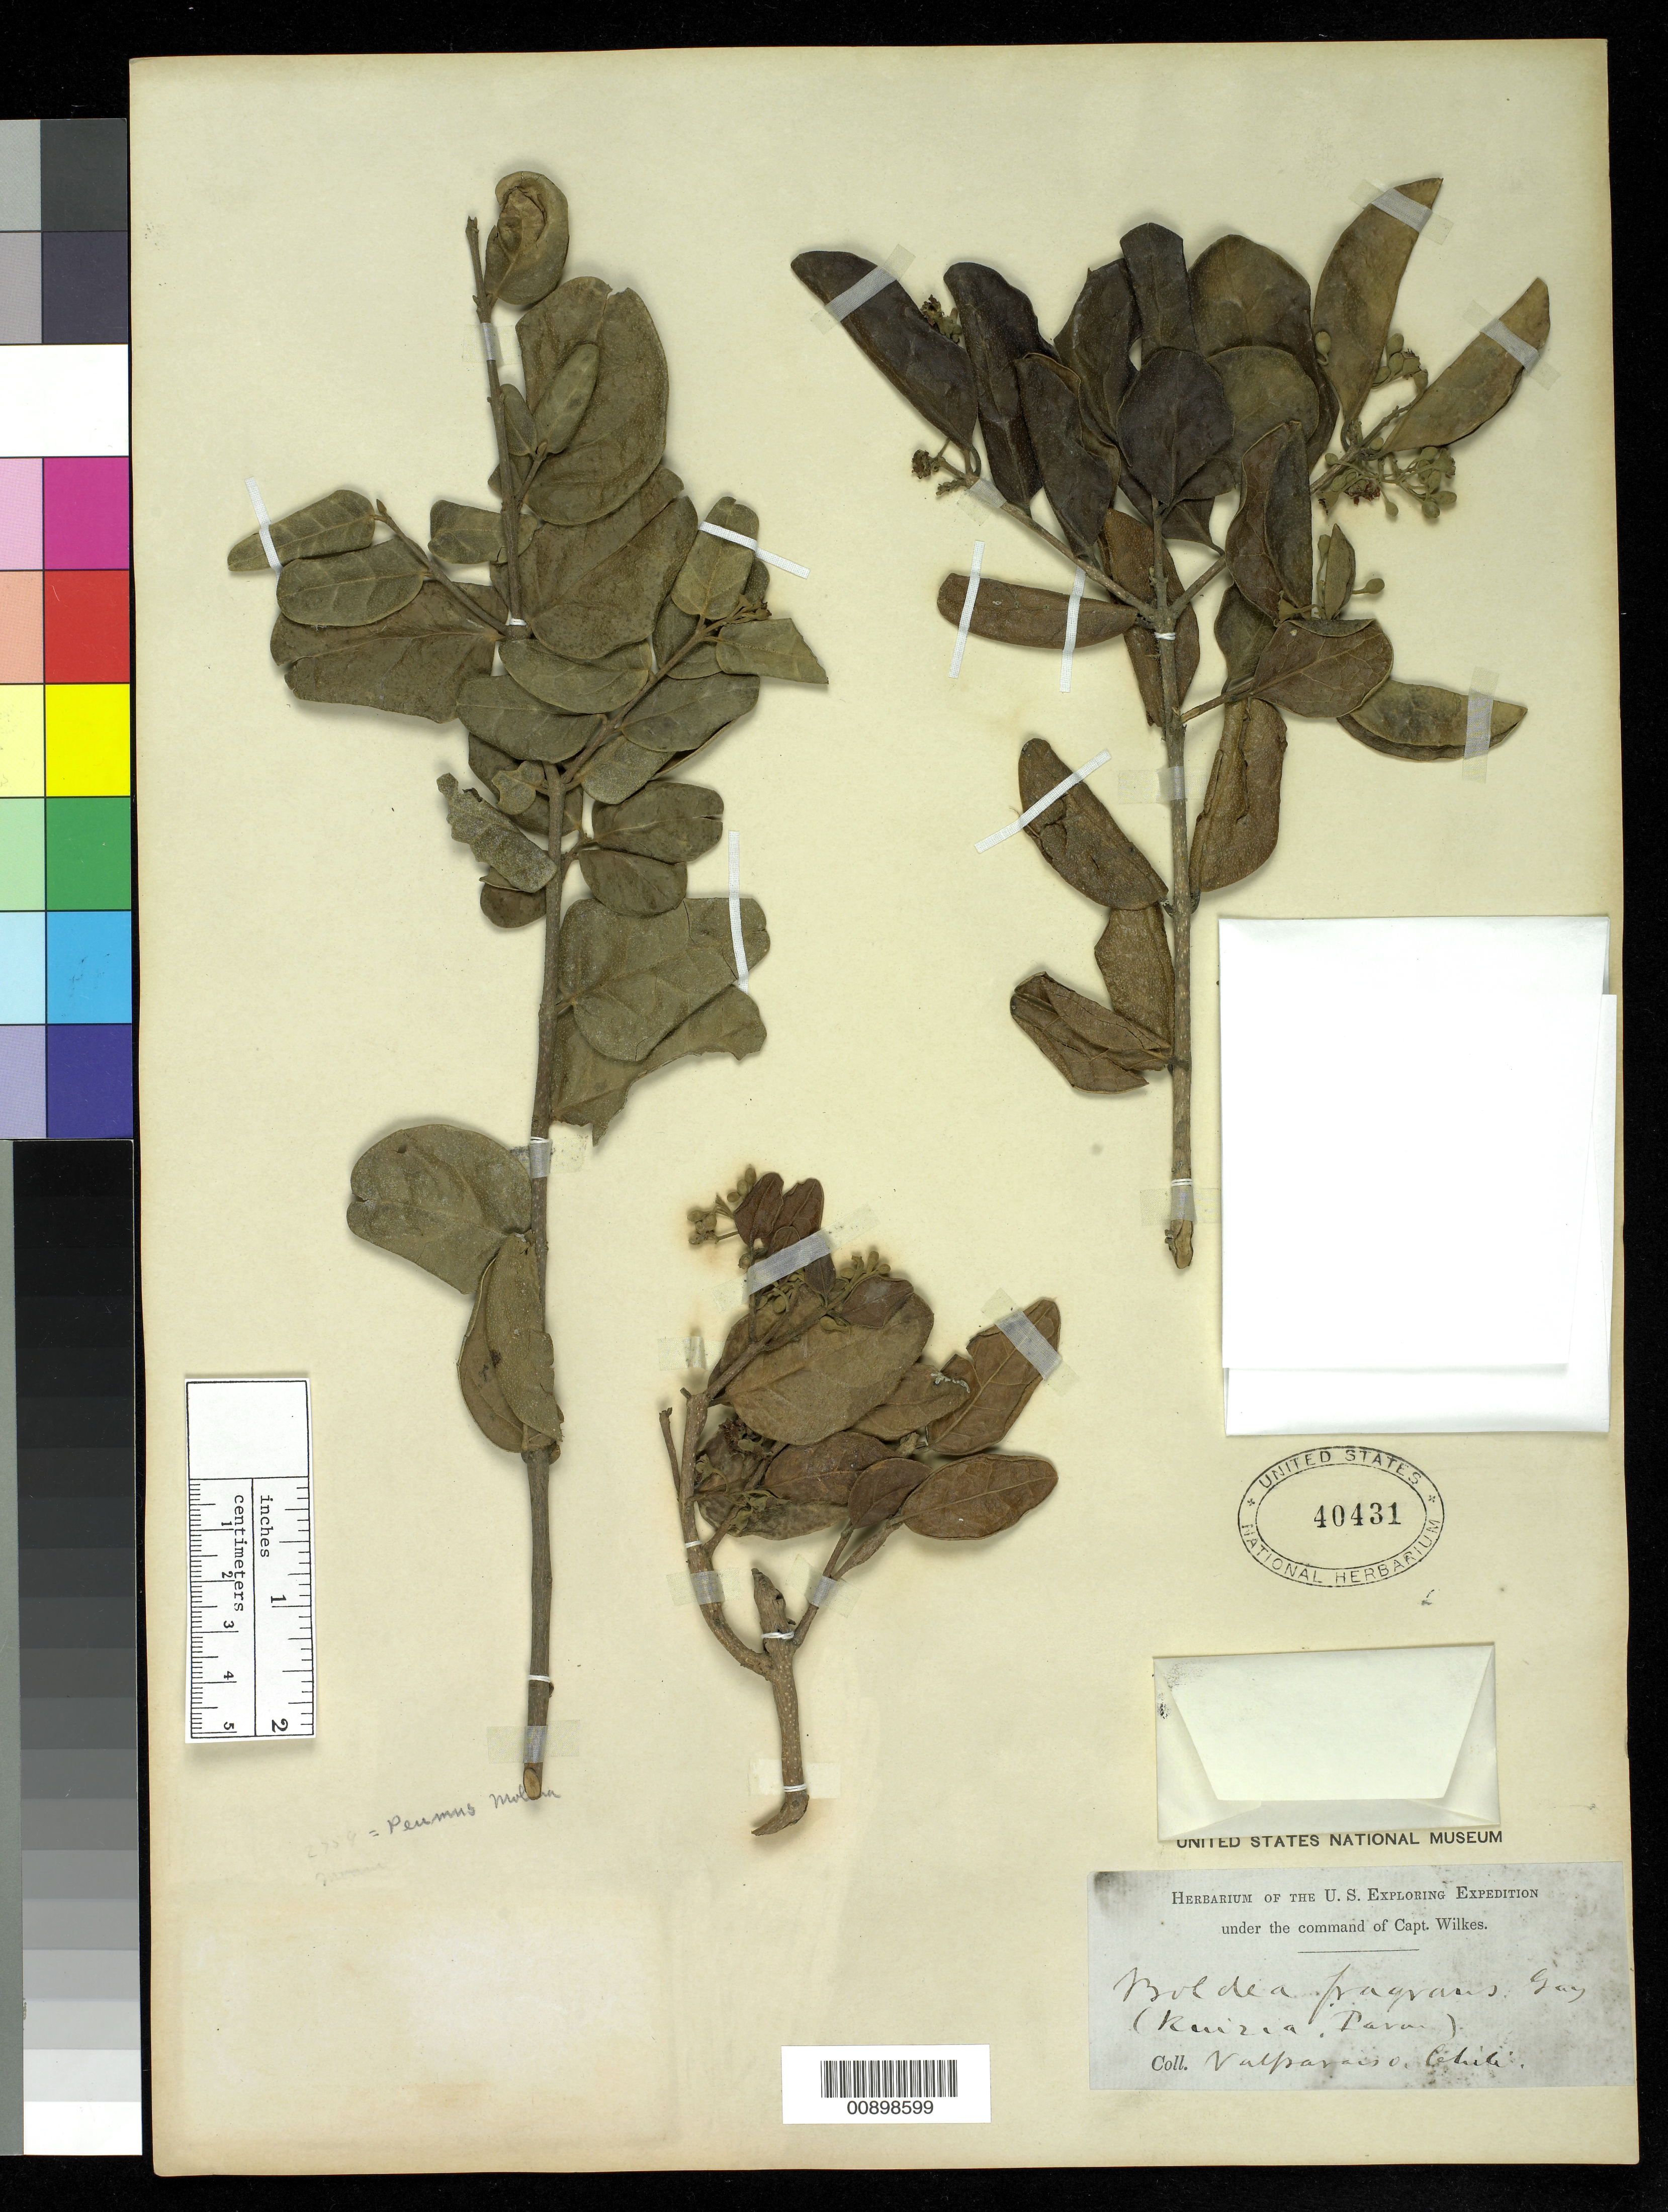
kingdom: Plantae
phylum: Tracheophyta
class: Magnoliopsida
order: Laurales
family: Monimiaceae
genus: Peumus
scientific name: Peumus boldus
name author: Molina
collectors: Wilkes Explor. Exped.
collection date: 1838/1842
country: Chile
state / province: Valparaíso (V)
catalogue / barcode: US 40431